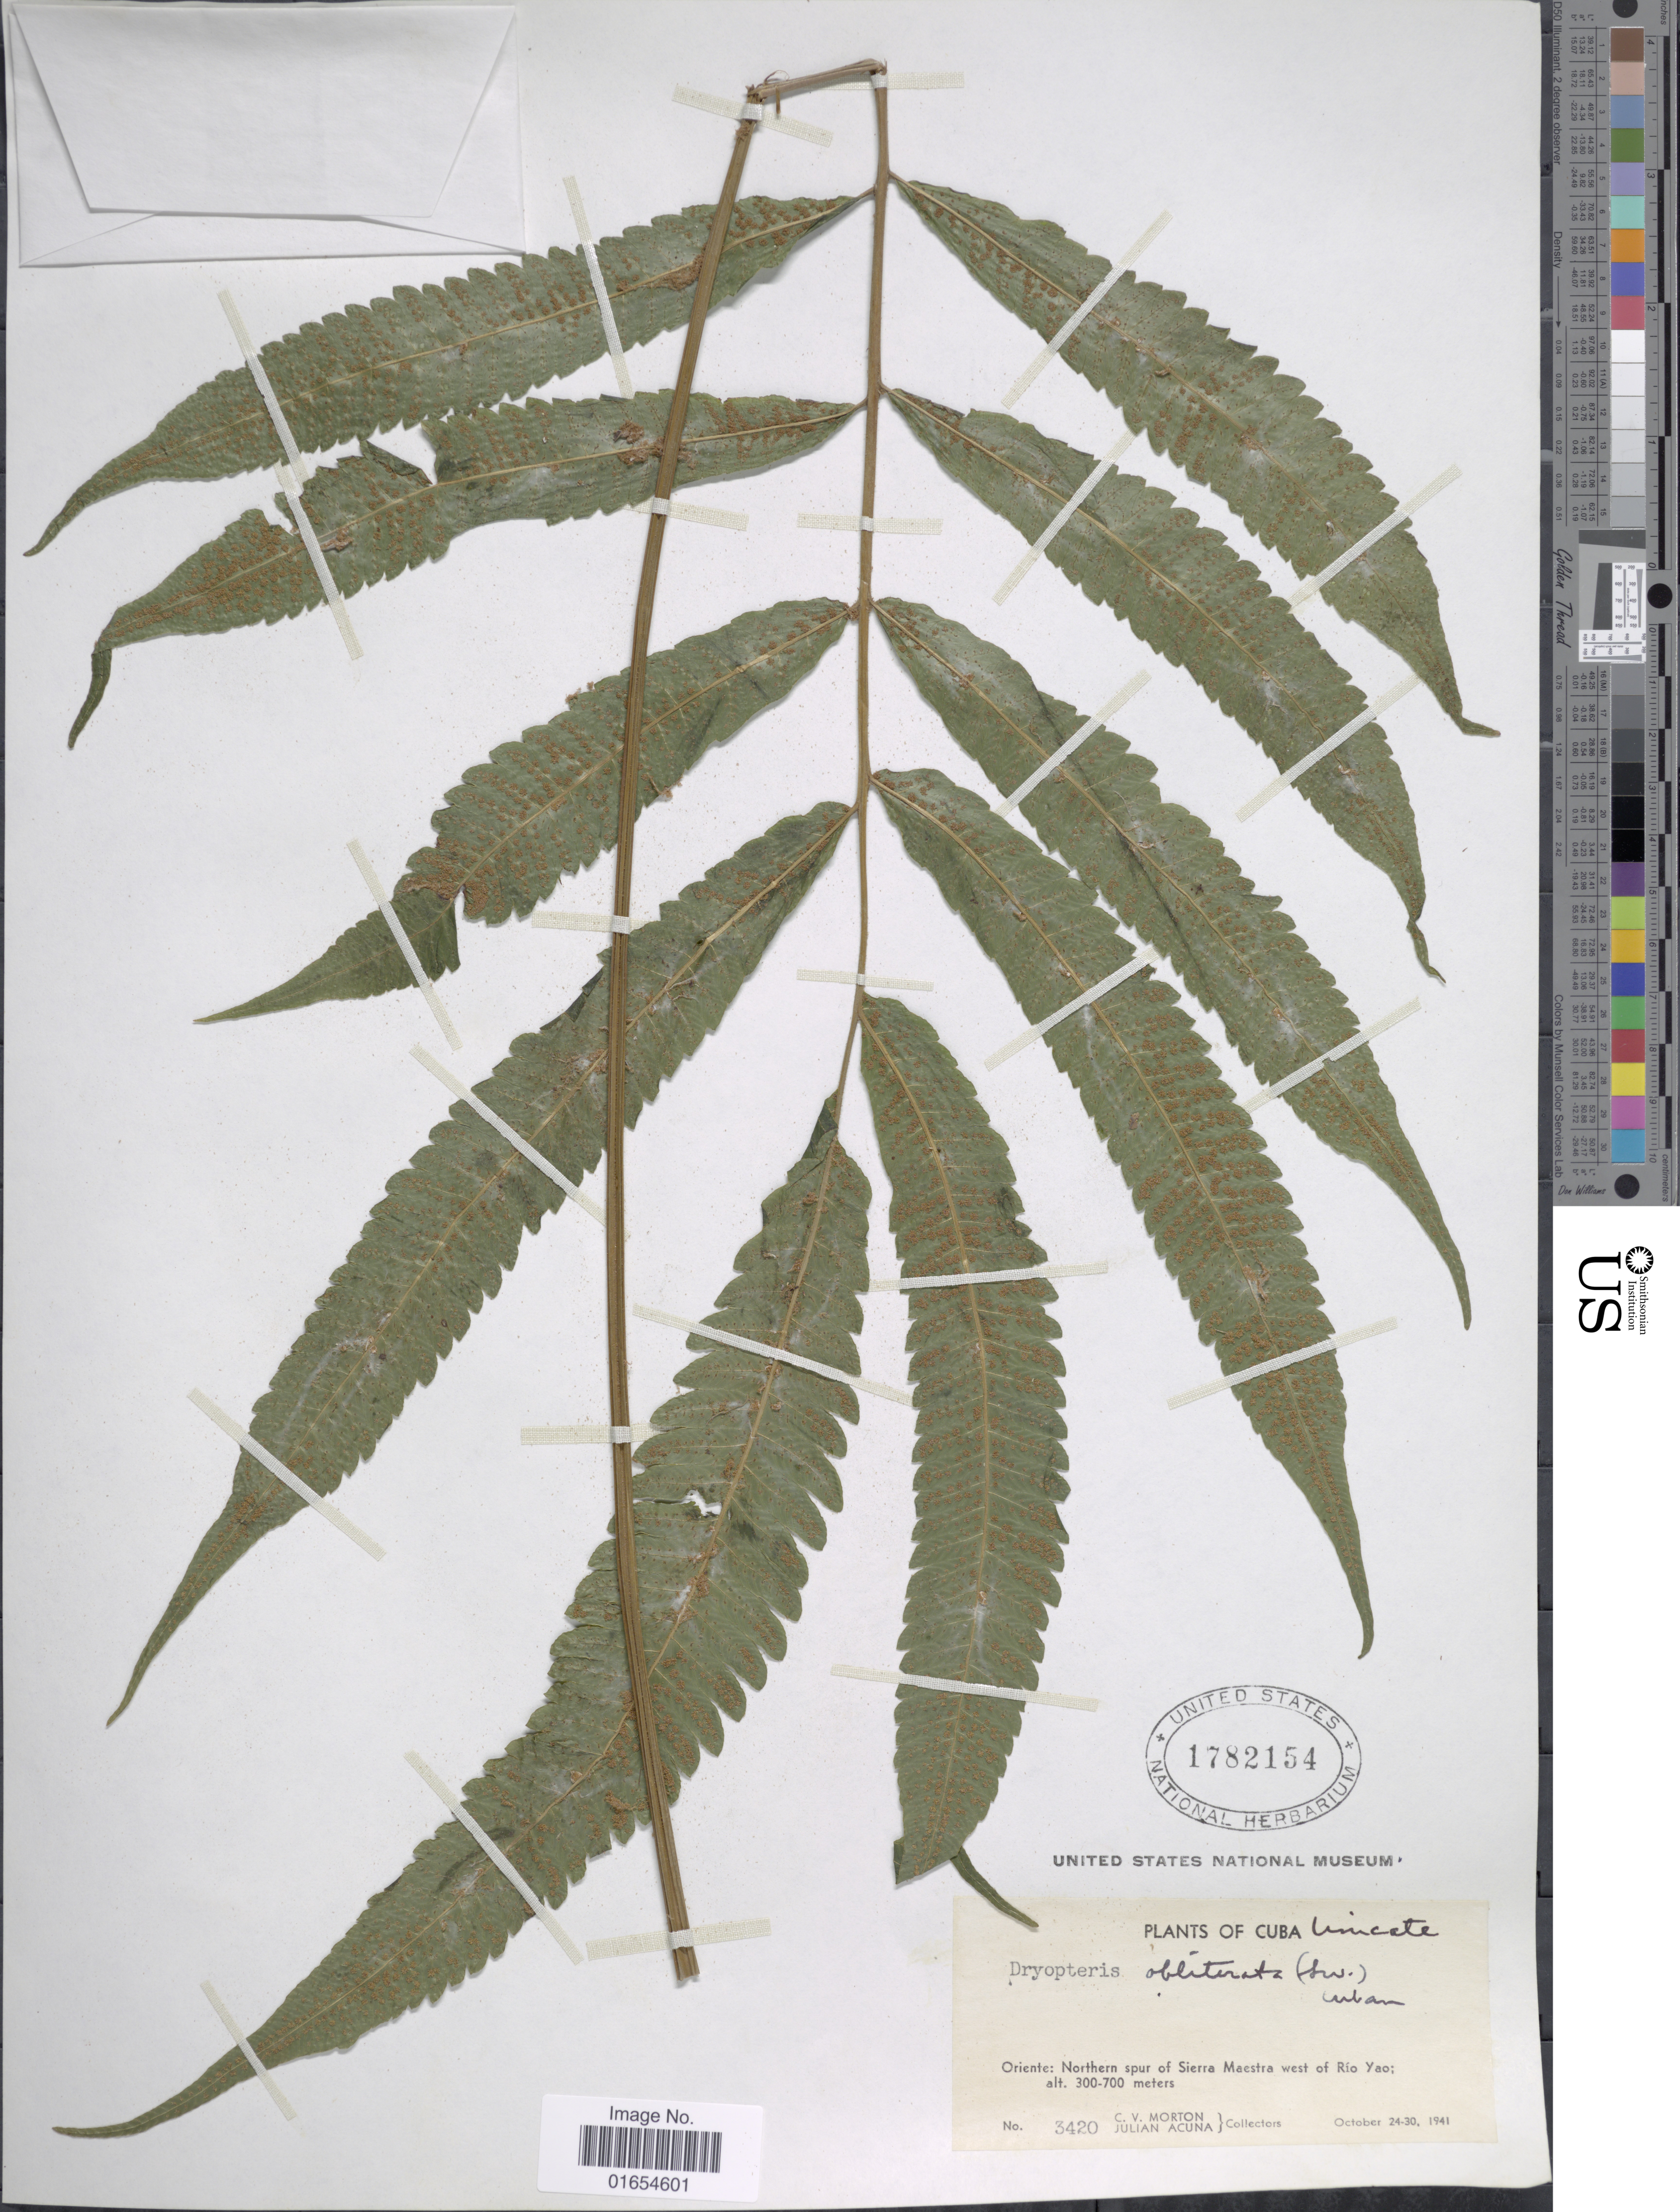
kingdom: Plantae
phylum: Tracheophyta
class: Polypodiopsida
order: Polypodiales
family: Thelypteridaceae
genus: Goniopteris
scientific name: Goniopteris obliterata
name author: (Sw.) C. Presl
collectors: C. V. Morton & J. B. Acuña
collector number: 3420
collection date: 1941-10-24/1941-10-30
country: Cuba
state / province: Oriente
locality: Northern spur of Sierra Maestra west of Rio Yao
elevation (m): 300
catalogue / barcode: US 1782154